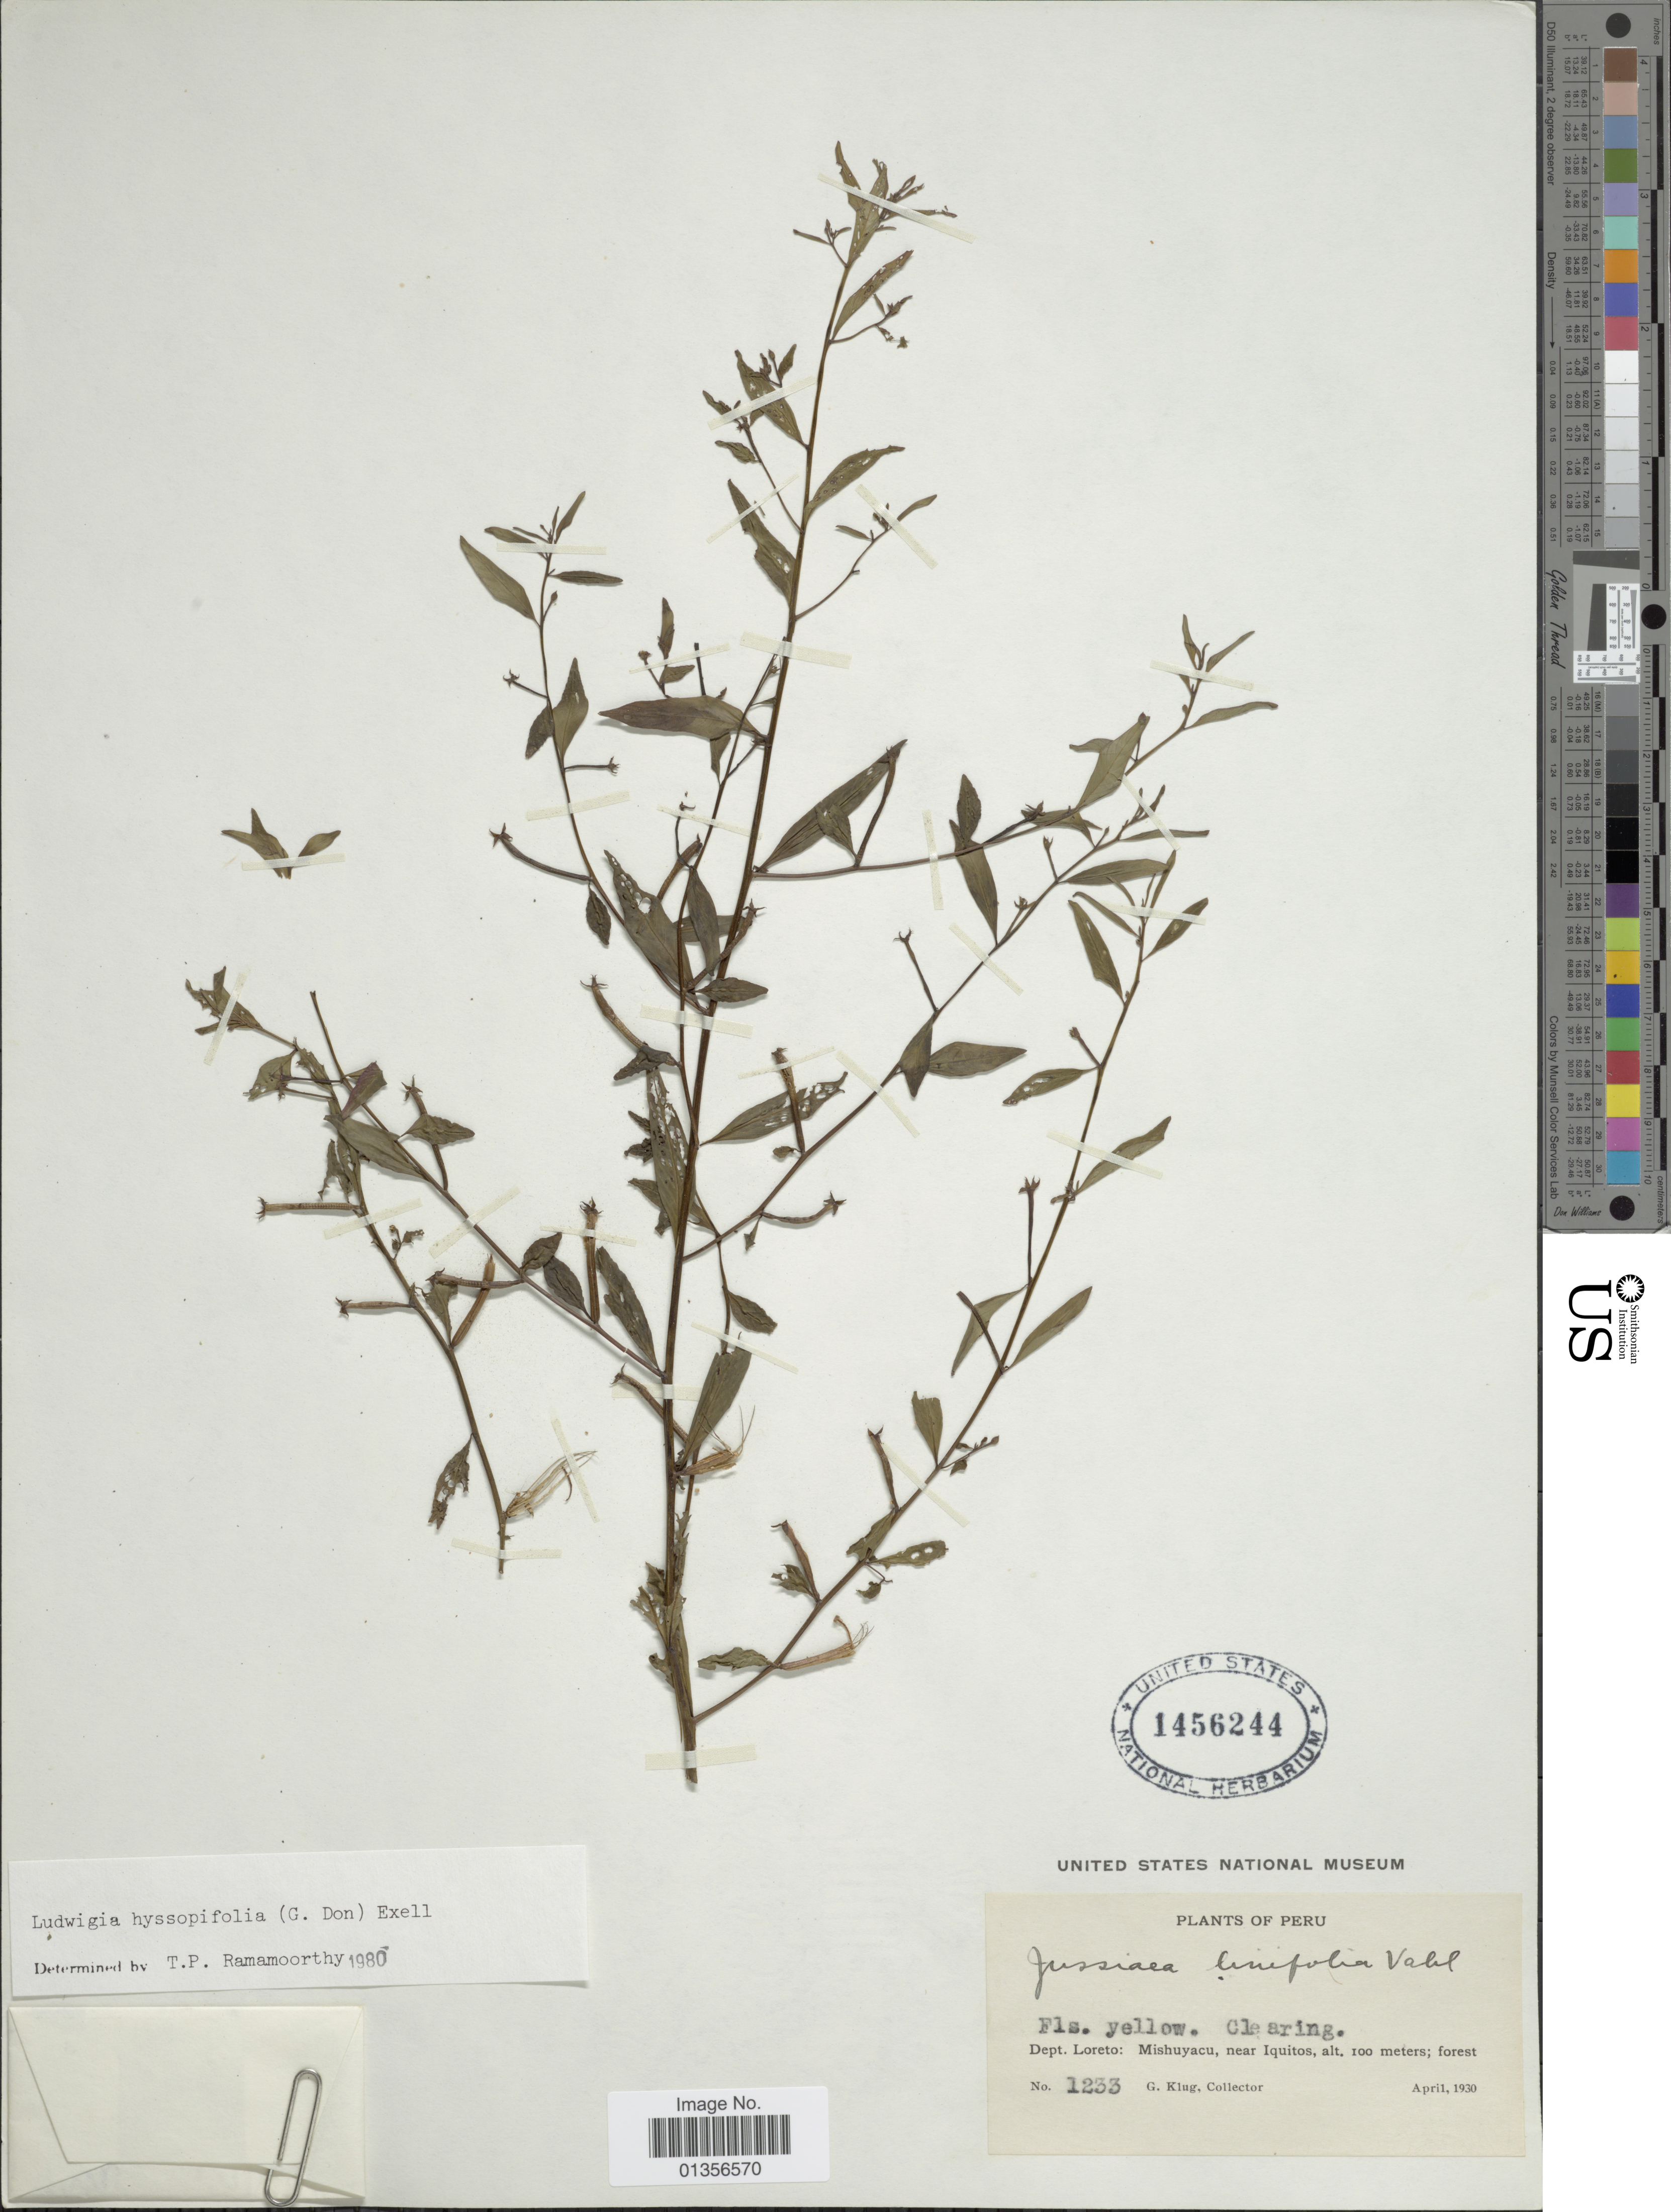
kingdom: Plantae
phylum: Tracheophyta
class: Magnoliopsida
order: Myrtales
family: Onagraceae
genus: Ludwigia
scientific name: Ludwigia hyssopifolia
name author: (G. Don) Exell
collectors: G. Klug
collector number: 1233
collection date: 1930-04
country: Peru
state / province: Loreto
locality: Mishuyacu, near Iquitos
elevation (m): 100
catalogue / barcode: US 1456244